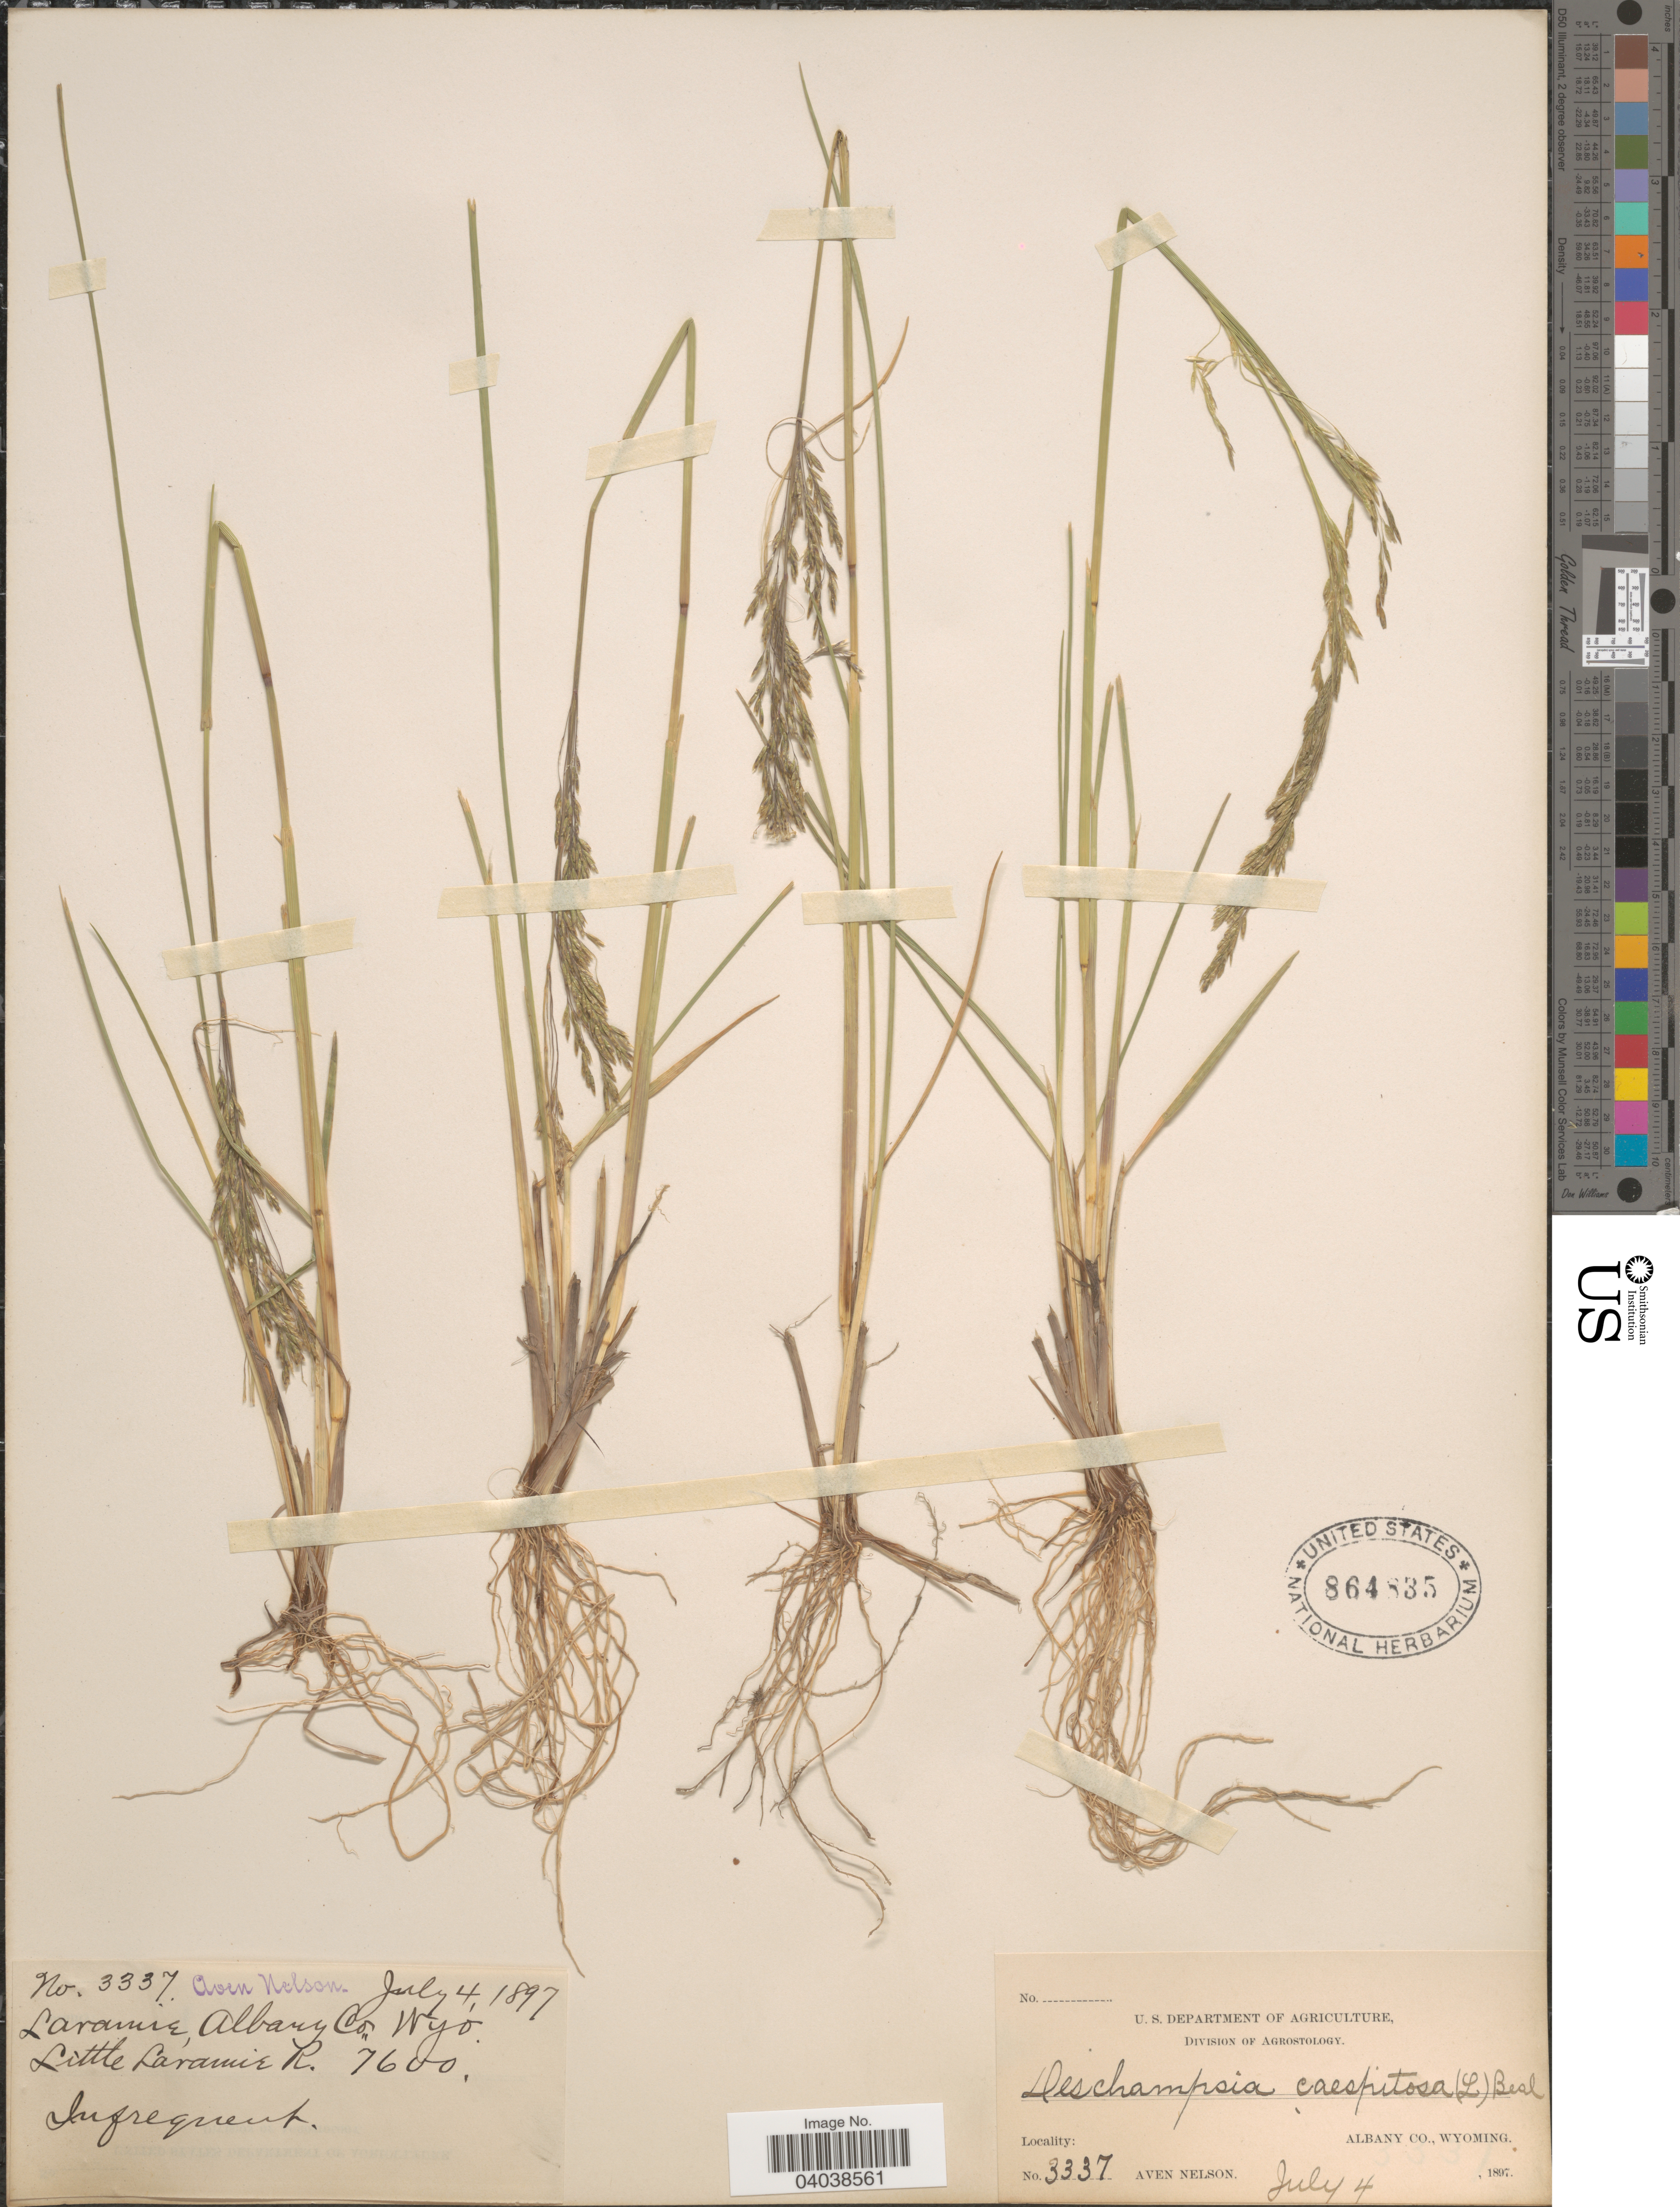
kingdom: Plantae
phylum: Tracheophyta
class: Liliopsida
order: Poales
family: Poaceae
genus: Deschampsia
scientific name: Deschampsia cespitosa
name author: (L.) P. Beauv.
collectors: A. Nelson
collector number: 3337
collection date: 1897-07-04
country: United States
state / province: Wyoming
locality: Laramie, Albany Co., Little Laramie R.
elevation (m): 2316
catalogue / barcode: US 864835